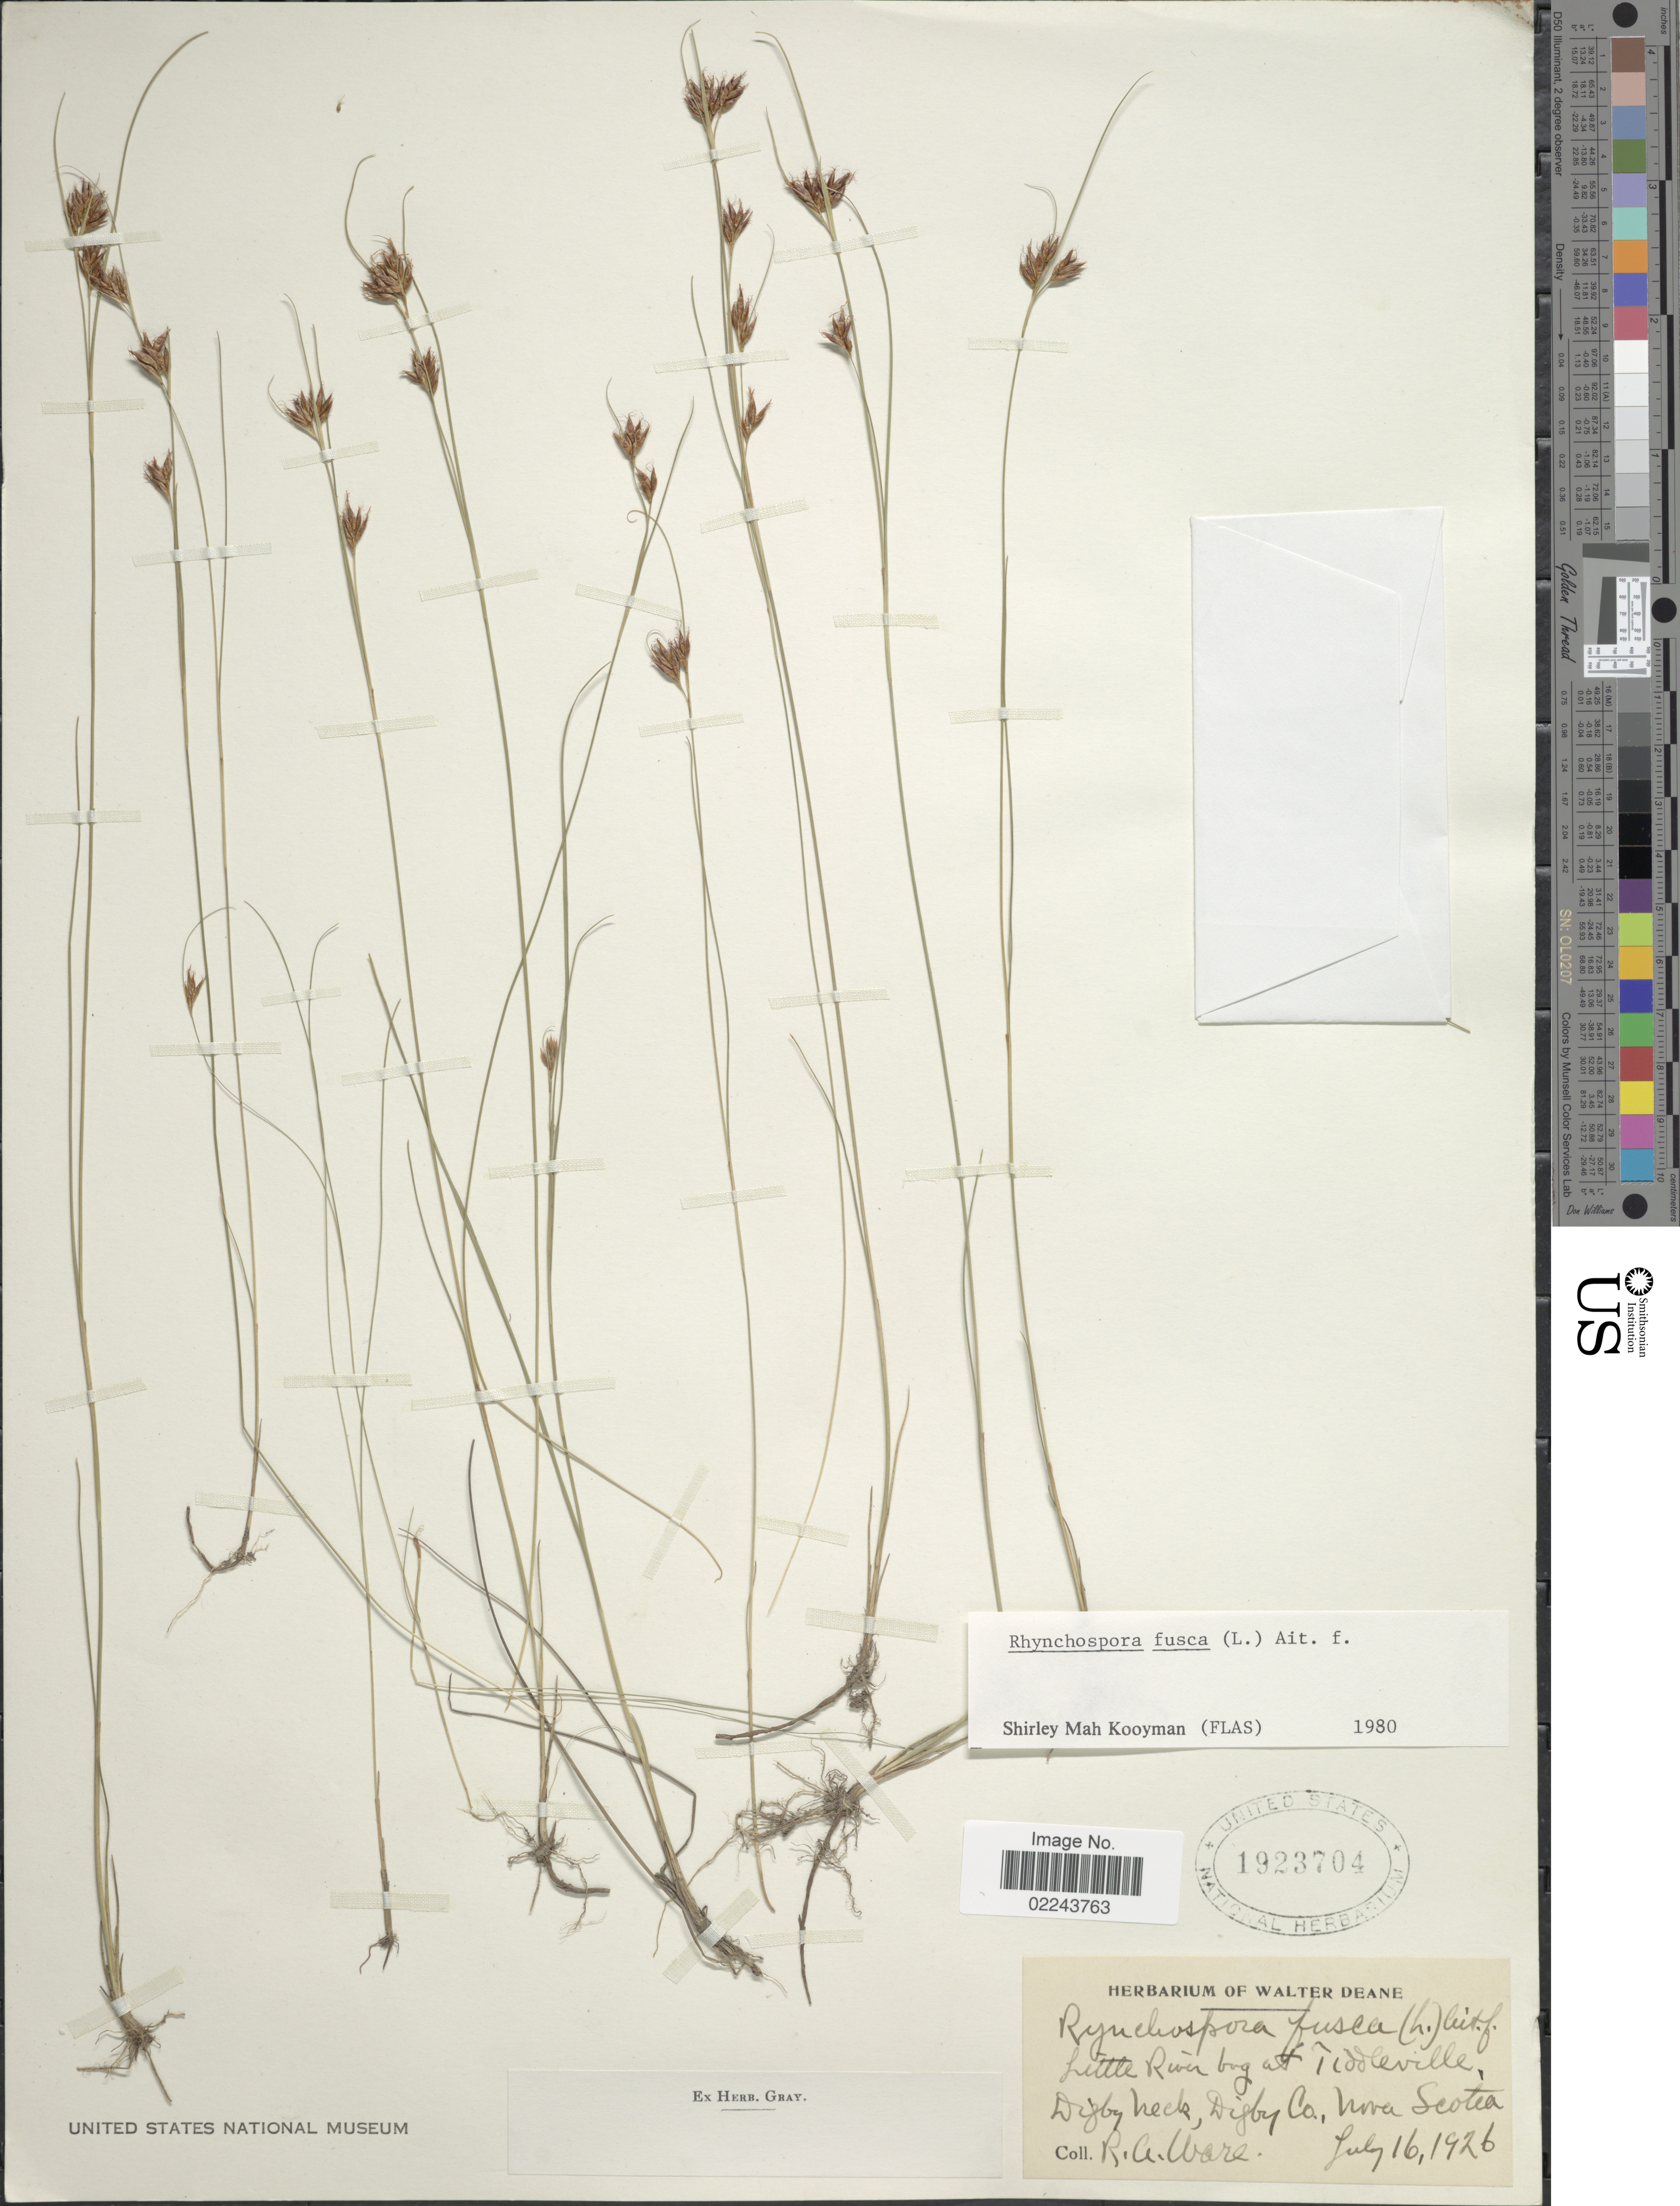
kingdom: Plantae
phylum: Tracheophyta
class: Liliopsida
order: Poales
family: Cyperaceae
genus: Rhynchospora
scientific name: Rhynchospora fusca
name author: (L.) W.T. Aiton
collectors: R. Ware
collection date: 1926-07-16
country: Canada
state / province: Nova Scotia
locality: Little River bog at Tiddleville, Digby Creek, Digby Co.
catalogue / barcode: US 1923704